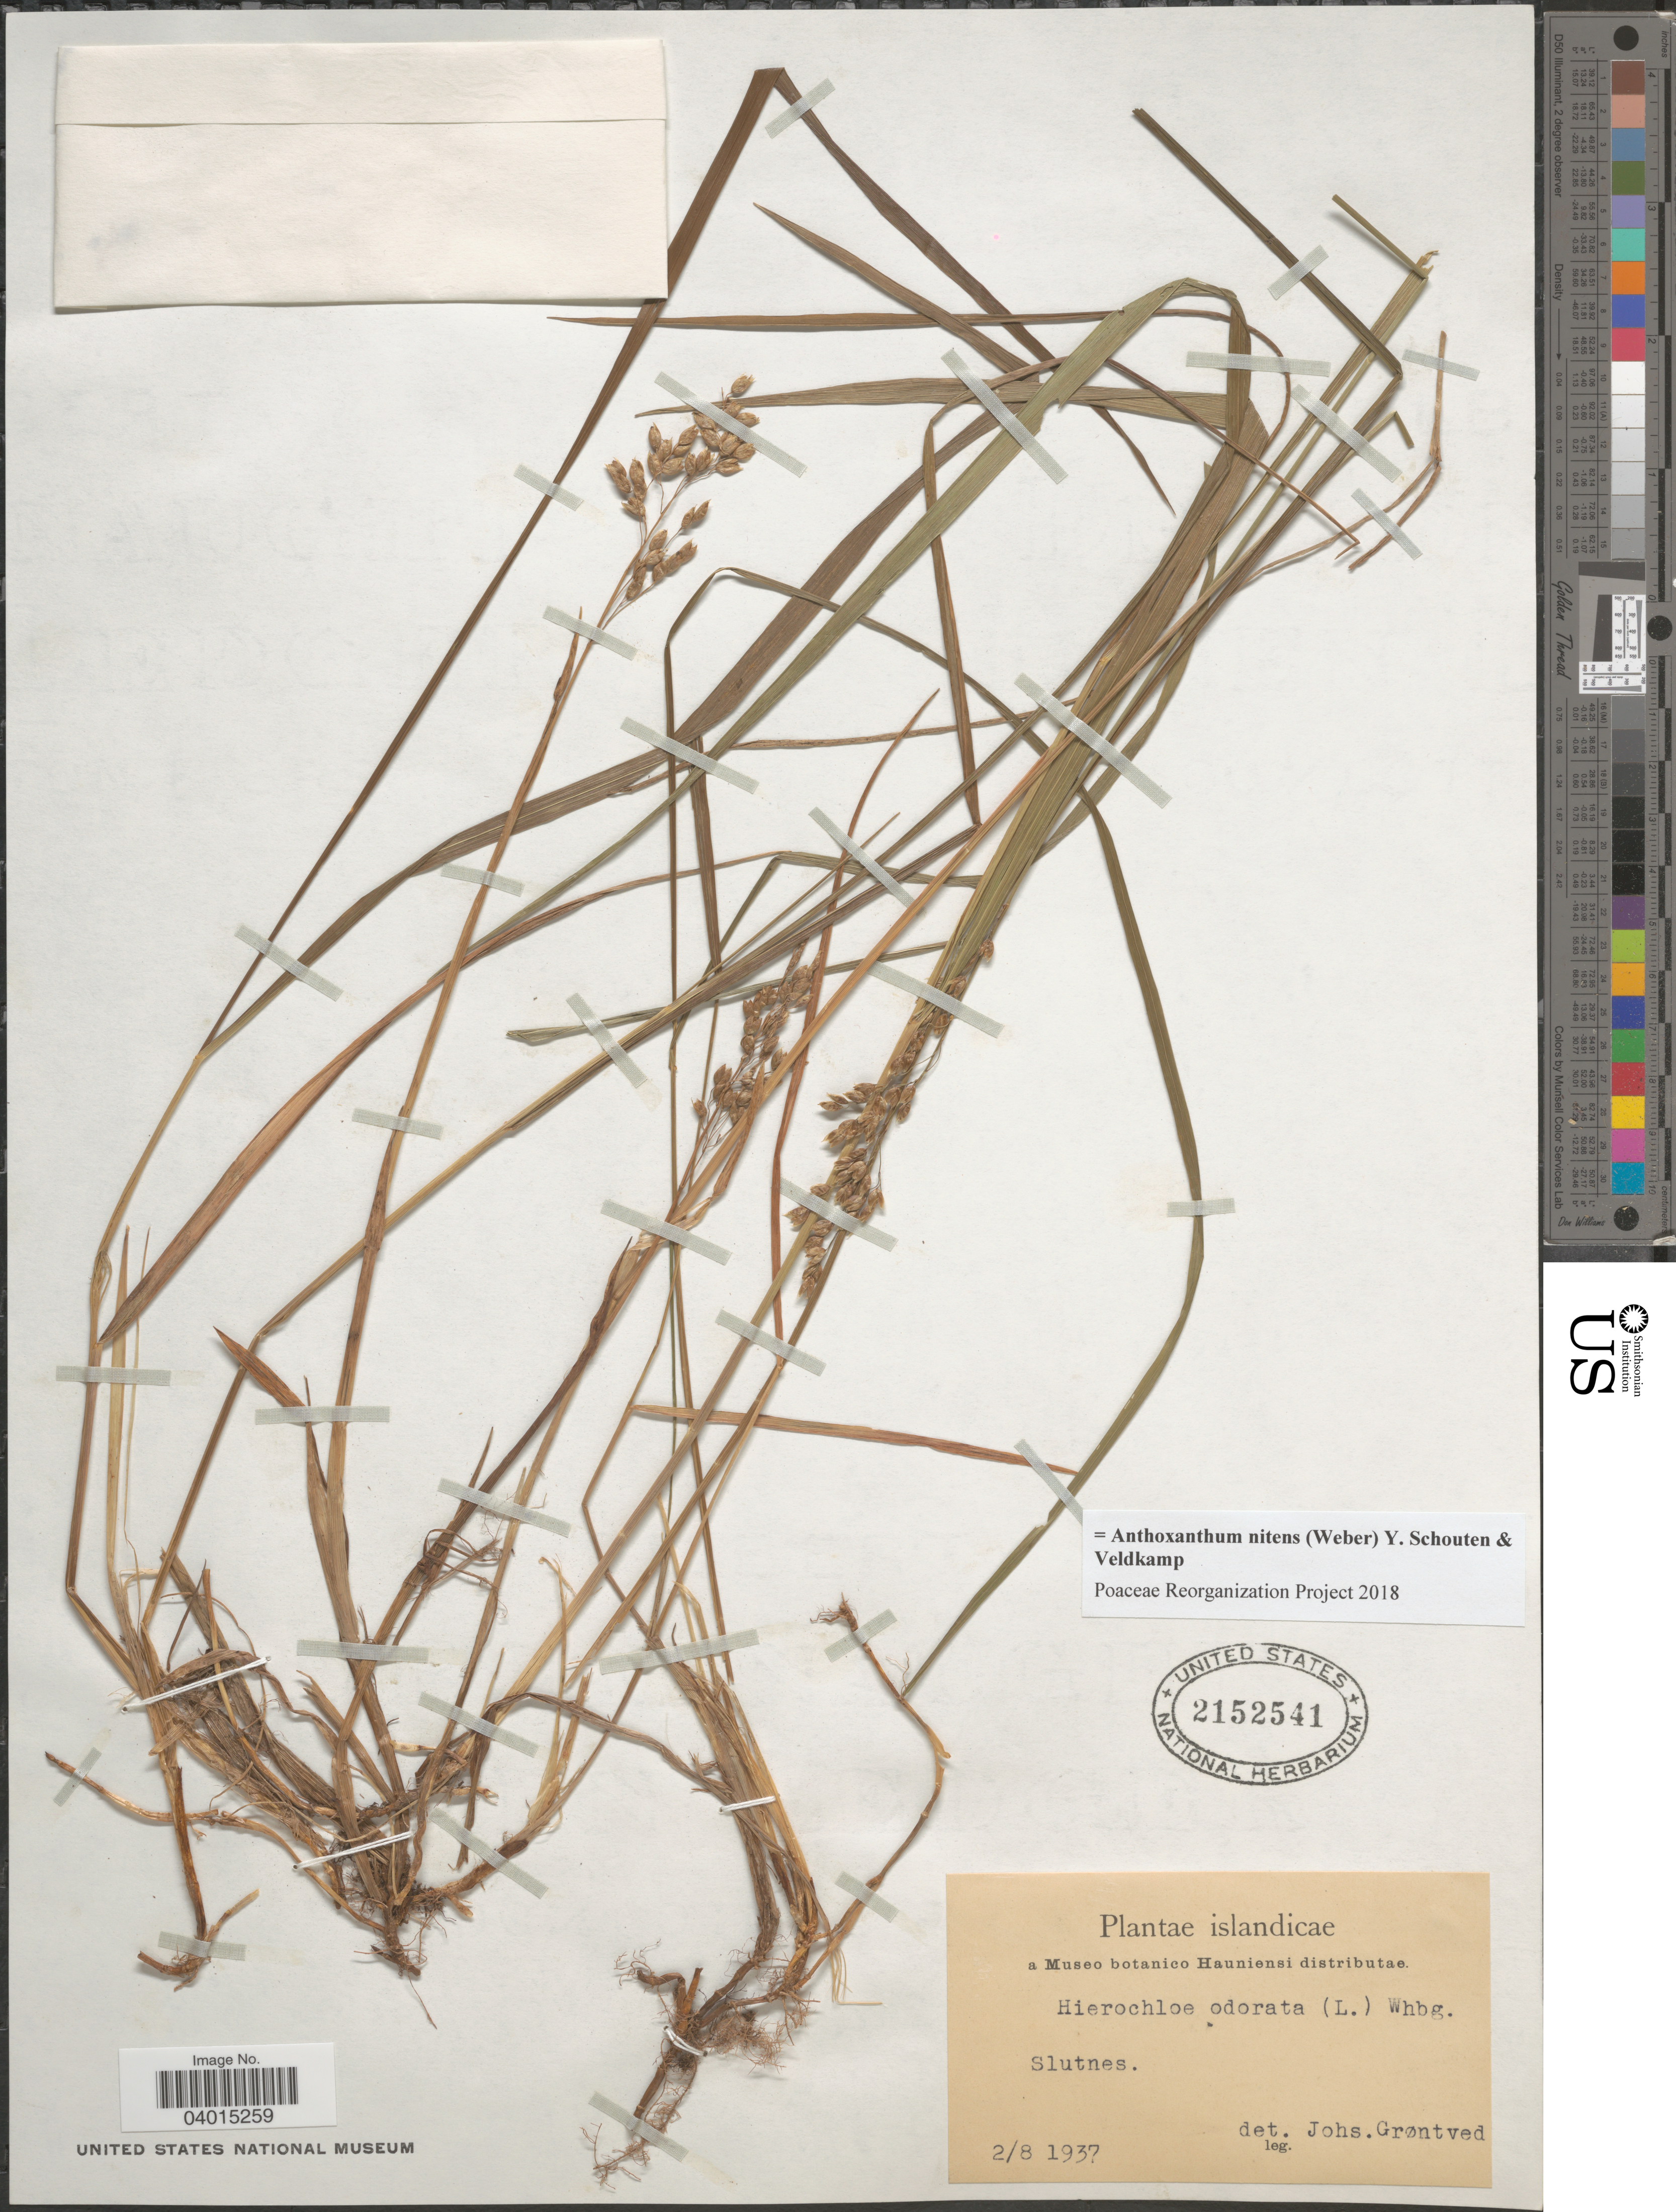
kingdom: Plantae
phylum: Tracheophyta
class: Liliopsida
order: Poales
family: Poaceae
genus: Anthoxanthum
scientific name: Anthoxanthum nitens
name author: (G.H. Weber) R.T.A. Schouten & Veldkamp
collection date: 1937-08-02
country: Iceland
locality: Islandicae. Slutnes.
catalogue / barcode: US 2152541